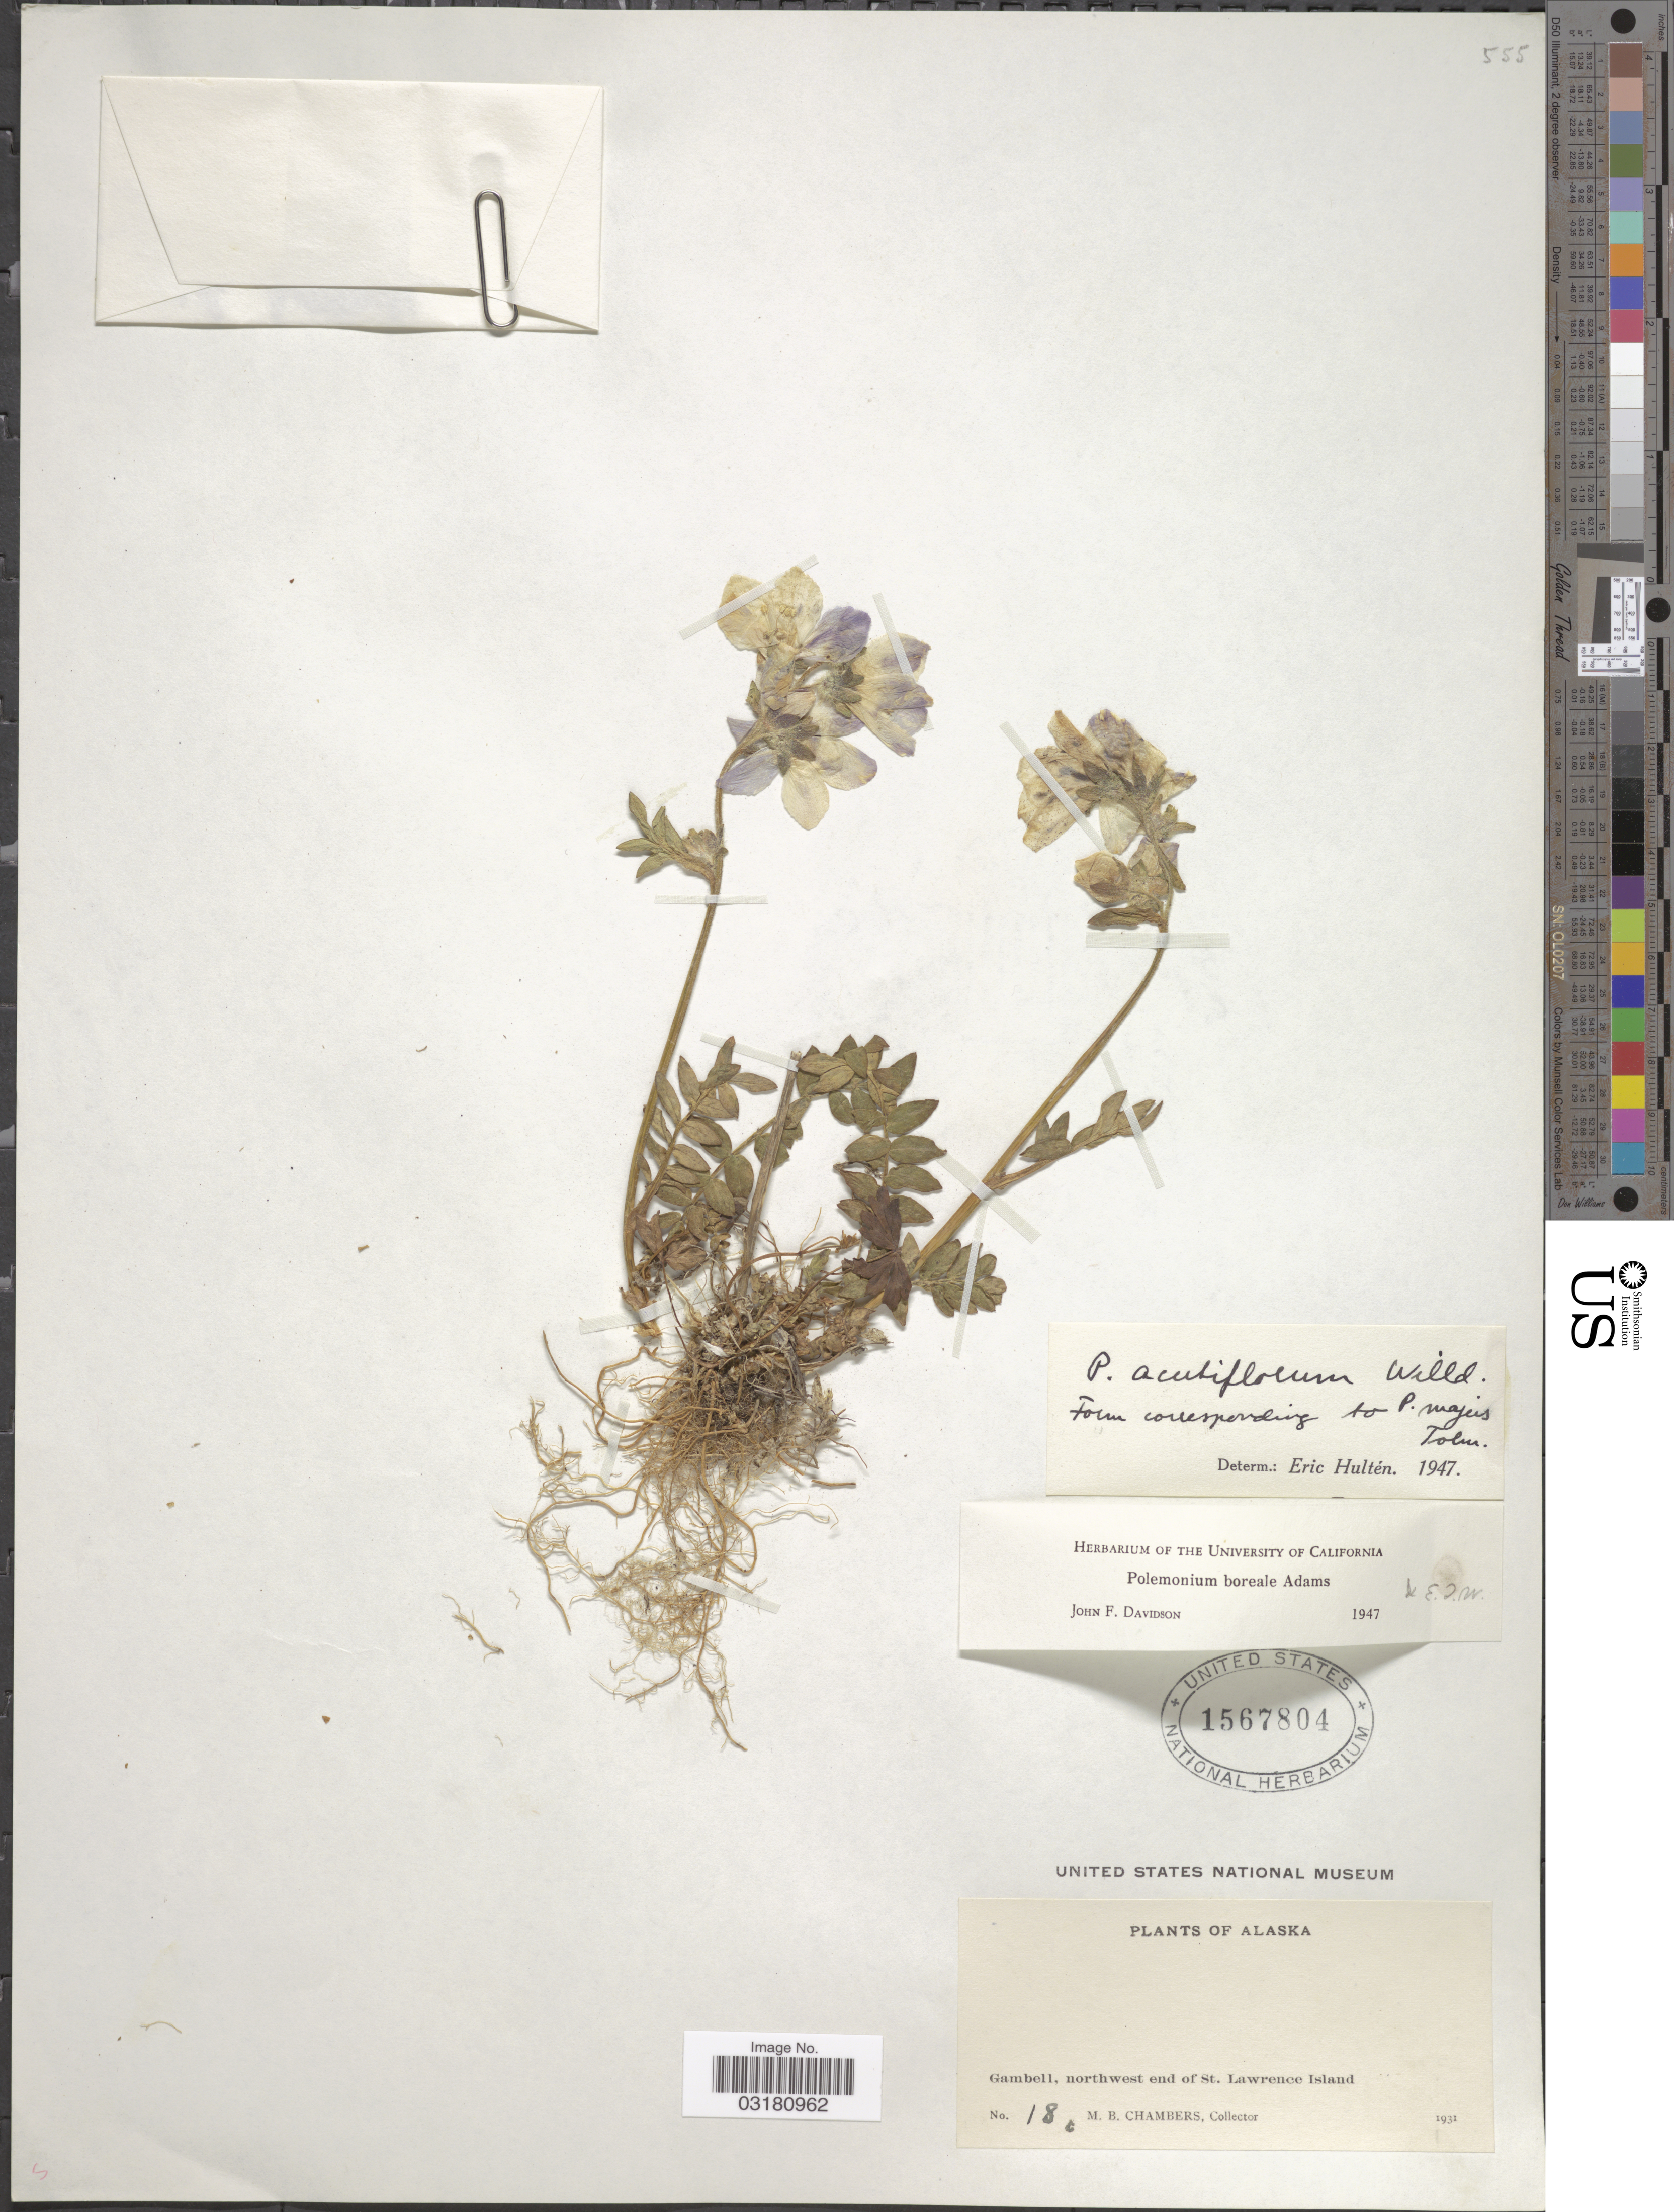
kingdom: Plantae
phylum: Tracheophyta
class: Magnoliopsida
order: Ericales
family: Polemoniaceae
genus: Polemonium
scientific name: Polemonium boreale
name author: Adams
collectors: M. Chambers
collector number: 18c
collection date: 1931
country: United States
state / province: Alaska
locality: Gambell, northwest end of St. Lawrence Island.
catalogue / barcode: US 1567804